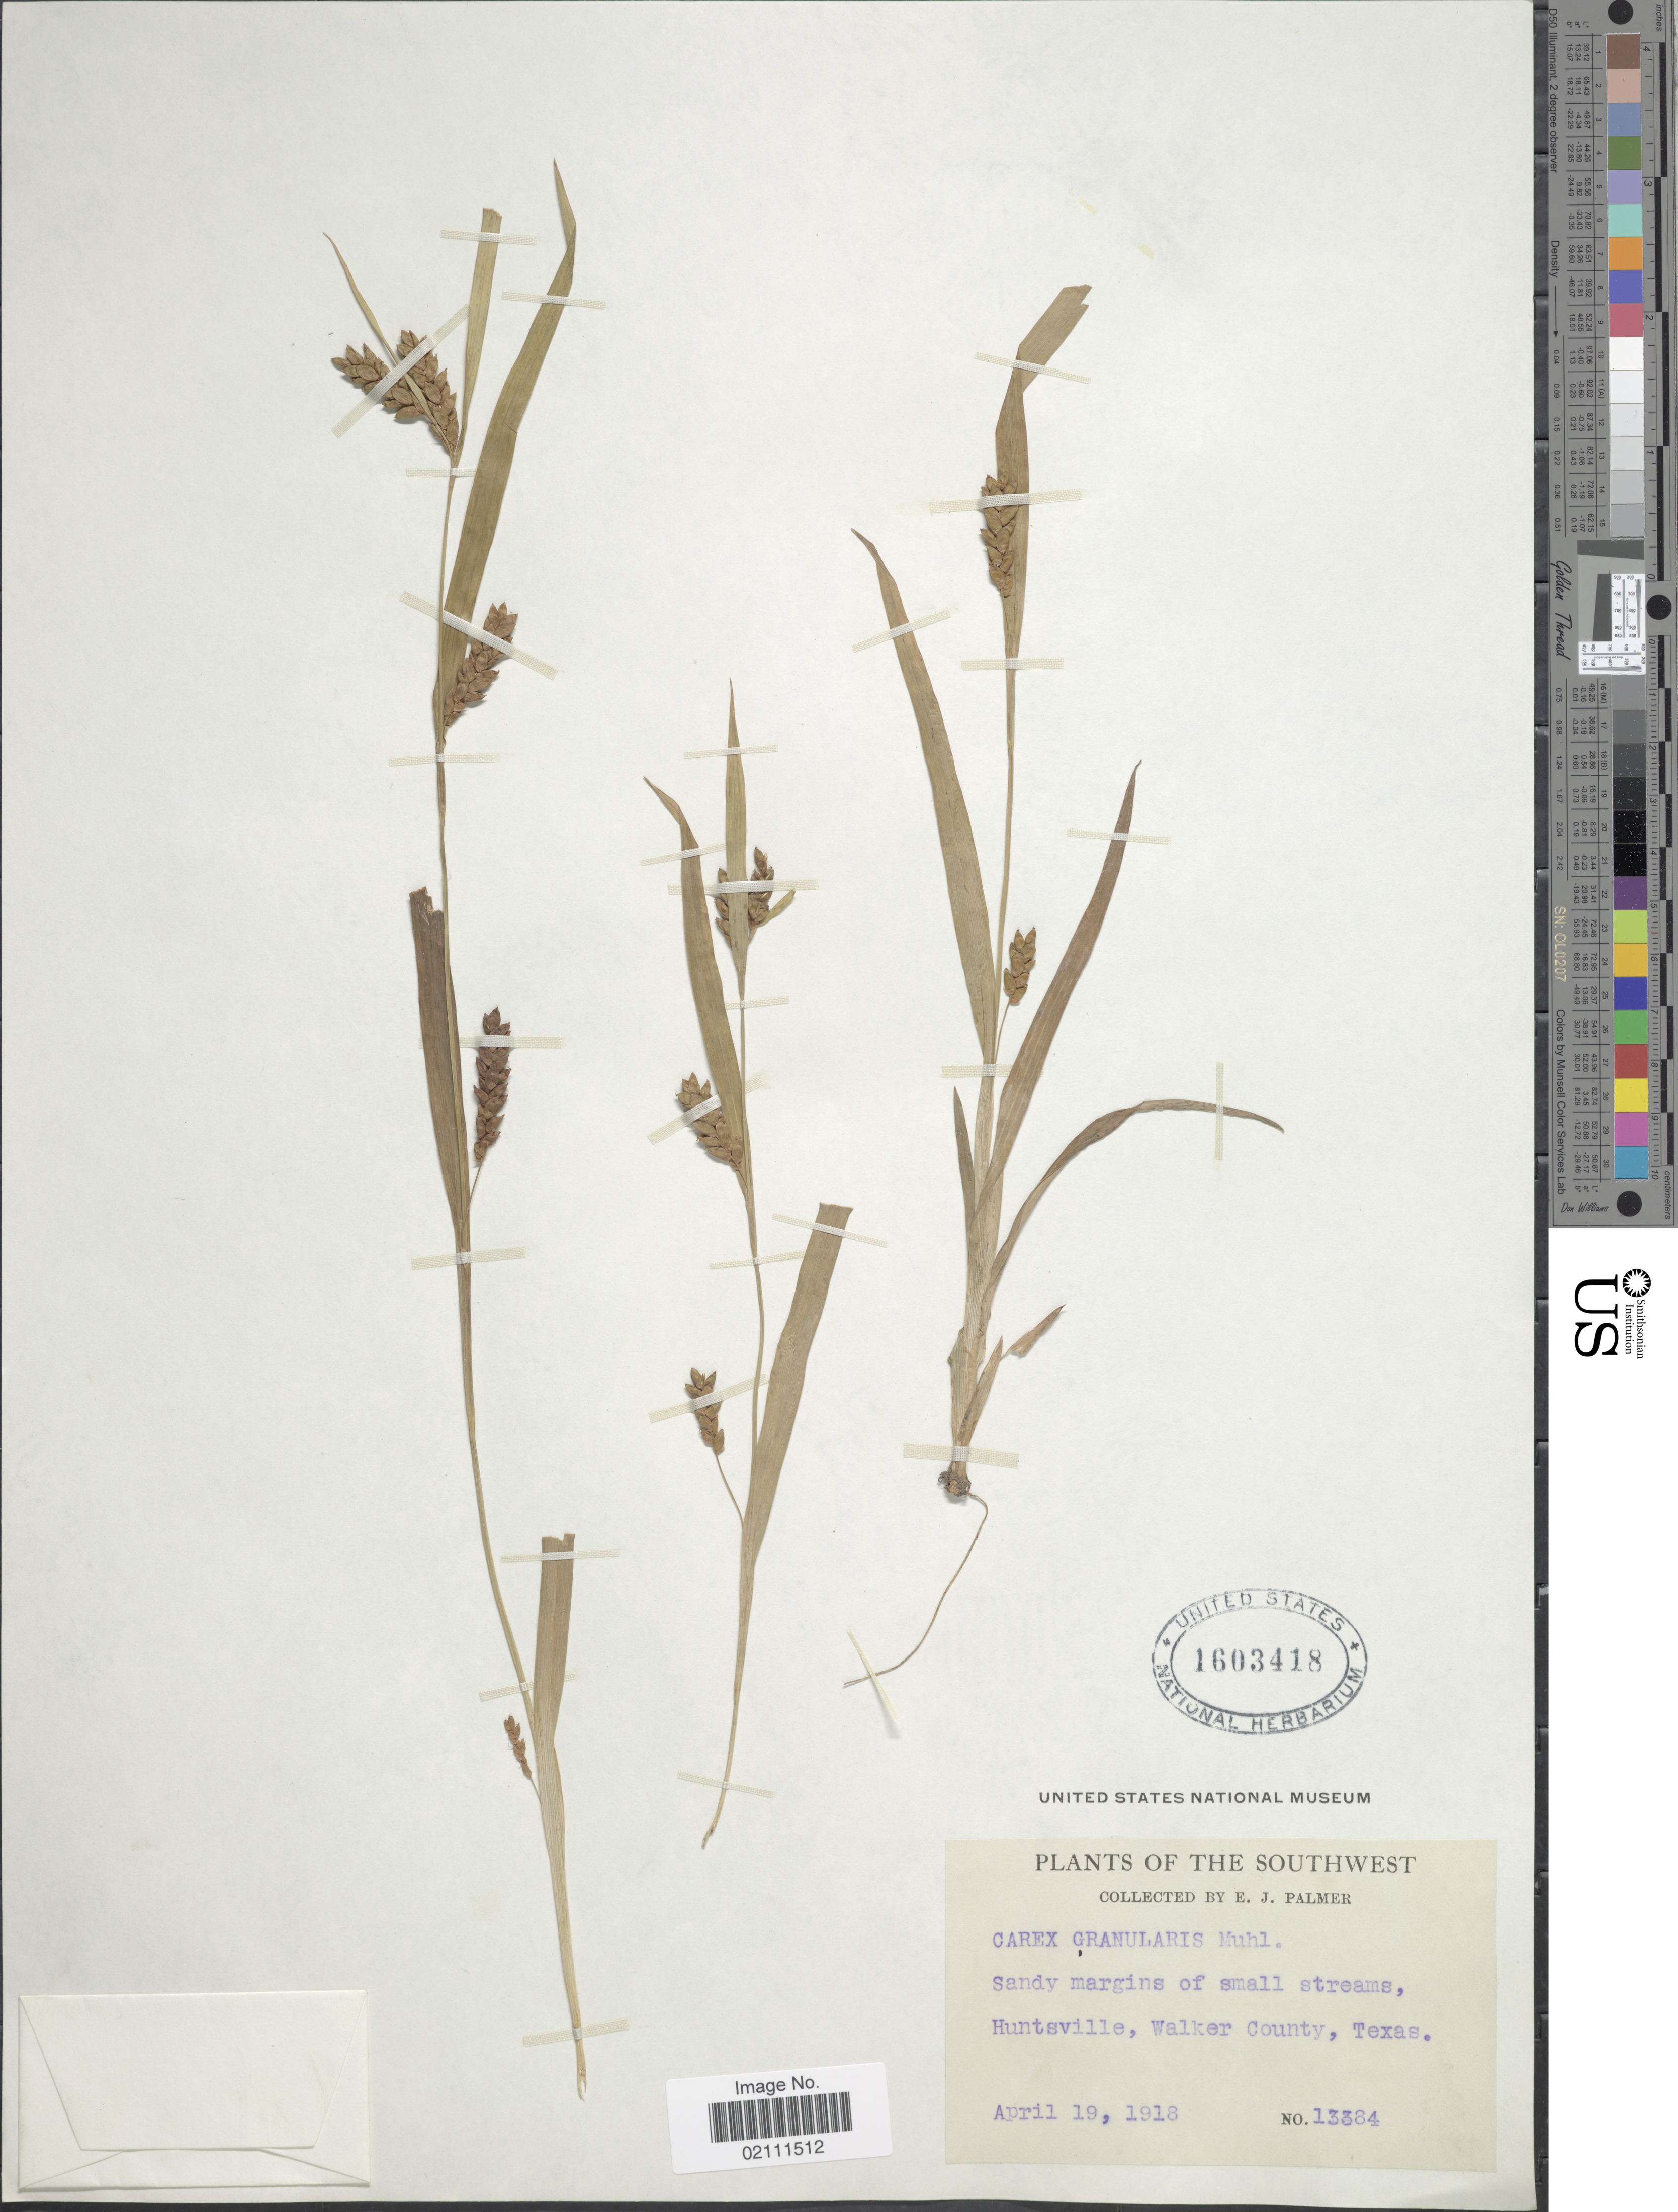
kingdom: Plantae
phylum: Tracheophyta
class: Liliopsida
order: Poales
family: Cyperaceae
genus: Carex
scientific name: Carex granularis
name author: Muhl. ex Willd.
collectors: E. J. Palmer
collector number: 13384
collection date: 1918-04-19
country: United States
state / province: Texas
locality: The Southwest, sandy margings of small streams, Huntsville, Walker County.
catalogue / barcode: US 1603418